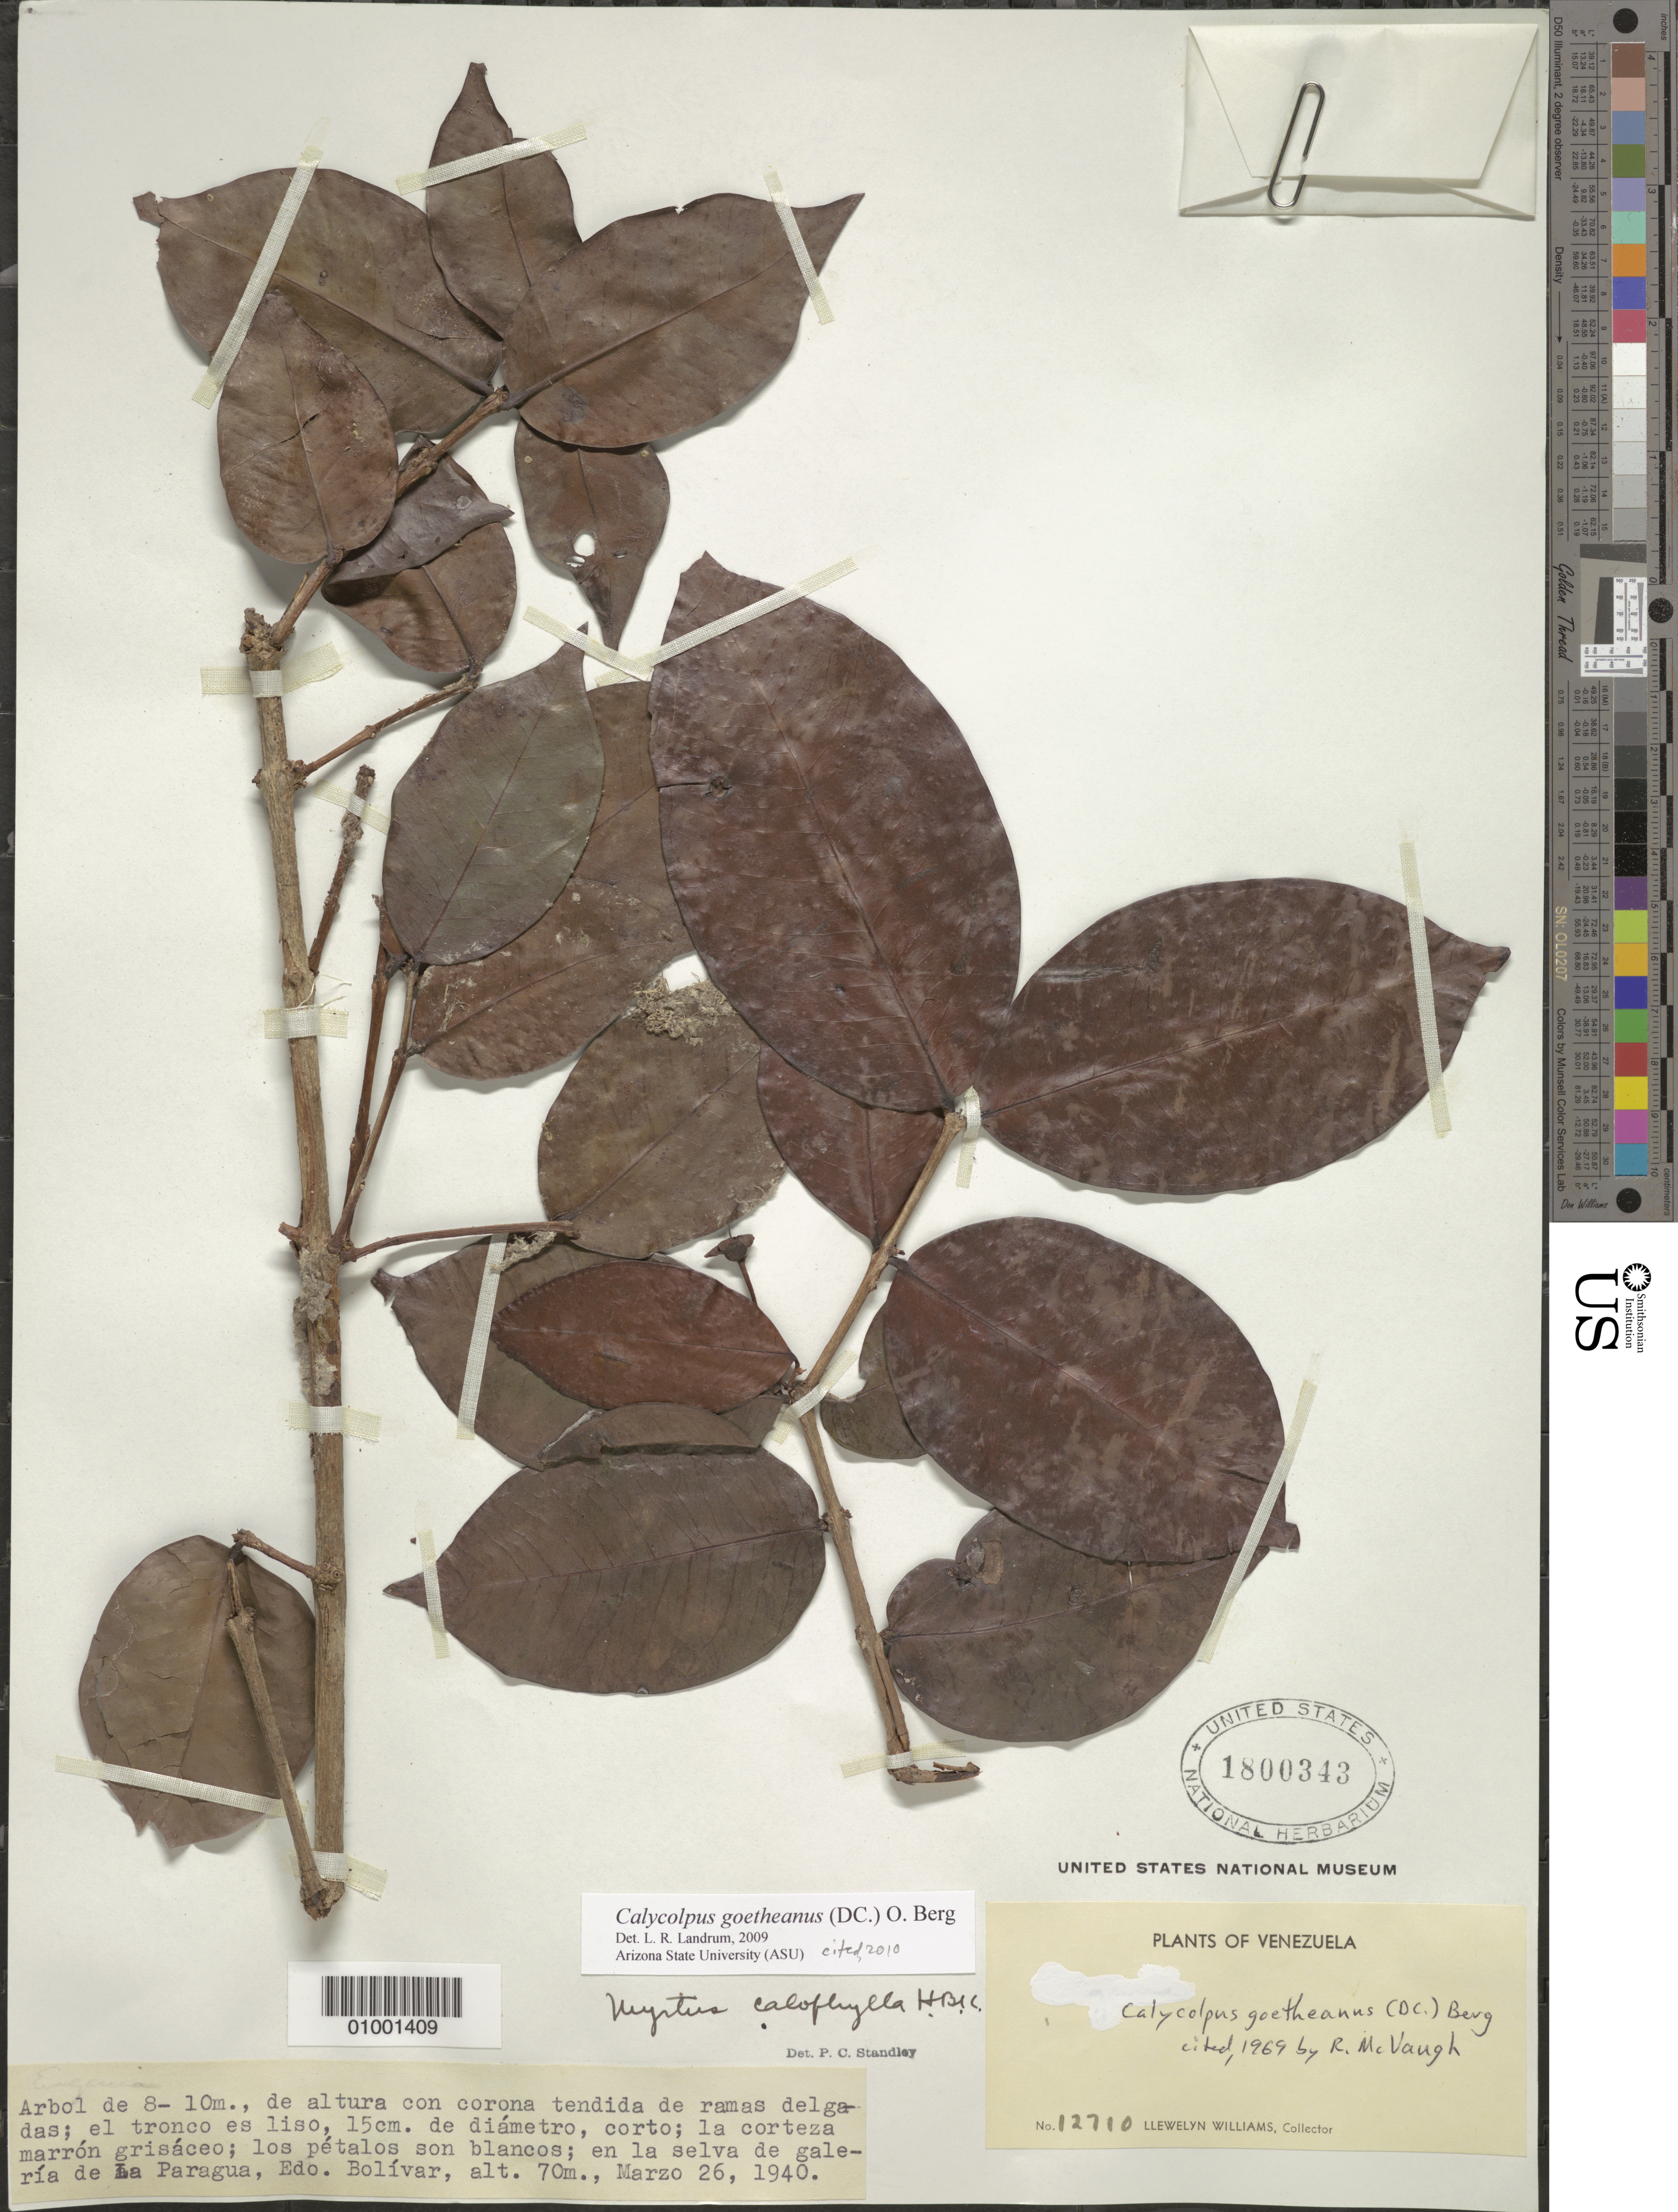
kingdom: Plantae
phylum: Tracheophyta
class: Magnoliopsida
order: Myrtales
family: Myrtaceae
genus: Calycolpus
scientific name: Calycolpus goetheanus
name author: (DC.) O. Berg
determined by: Landrum, L. R.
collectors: Ll. Williams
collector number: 12710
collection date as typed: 26-Mar-40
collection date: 1940-03-26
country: Venezuela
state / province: Bolívar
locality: La Paragua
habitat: Selva de galeria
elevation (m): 70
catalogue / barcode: US 1800343